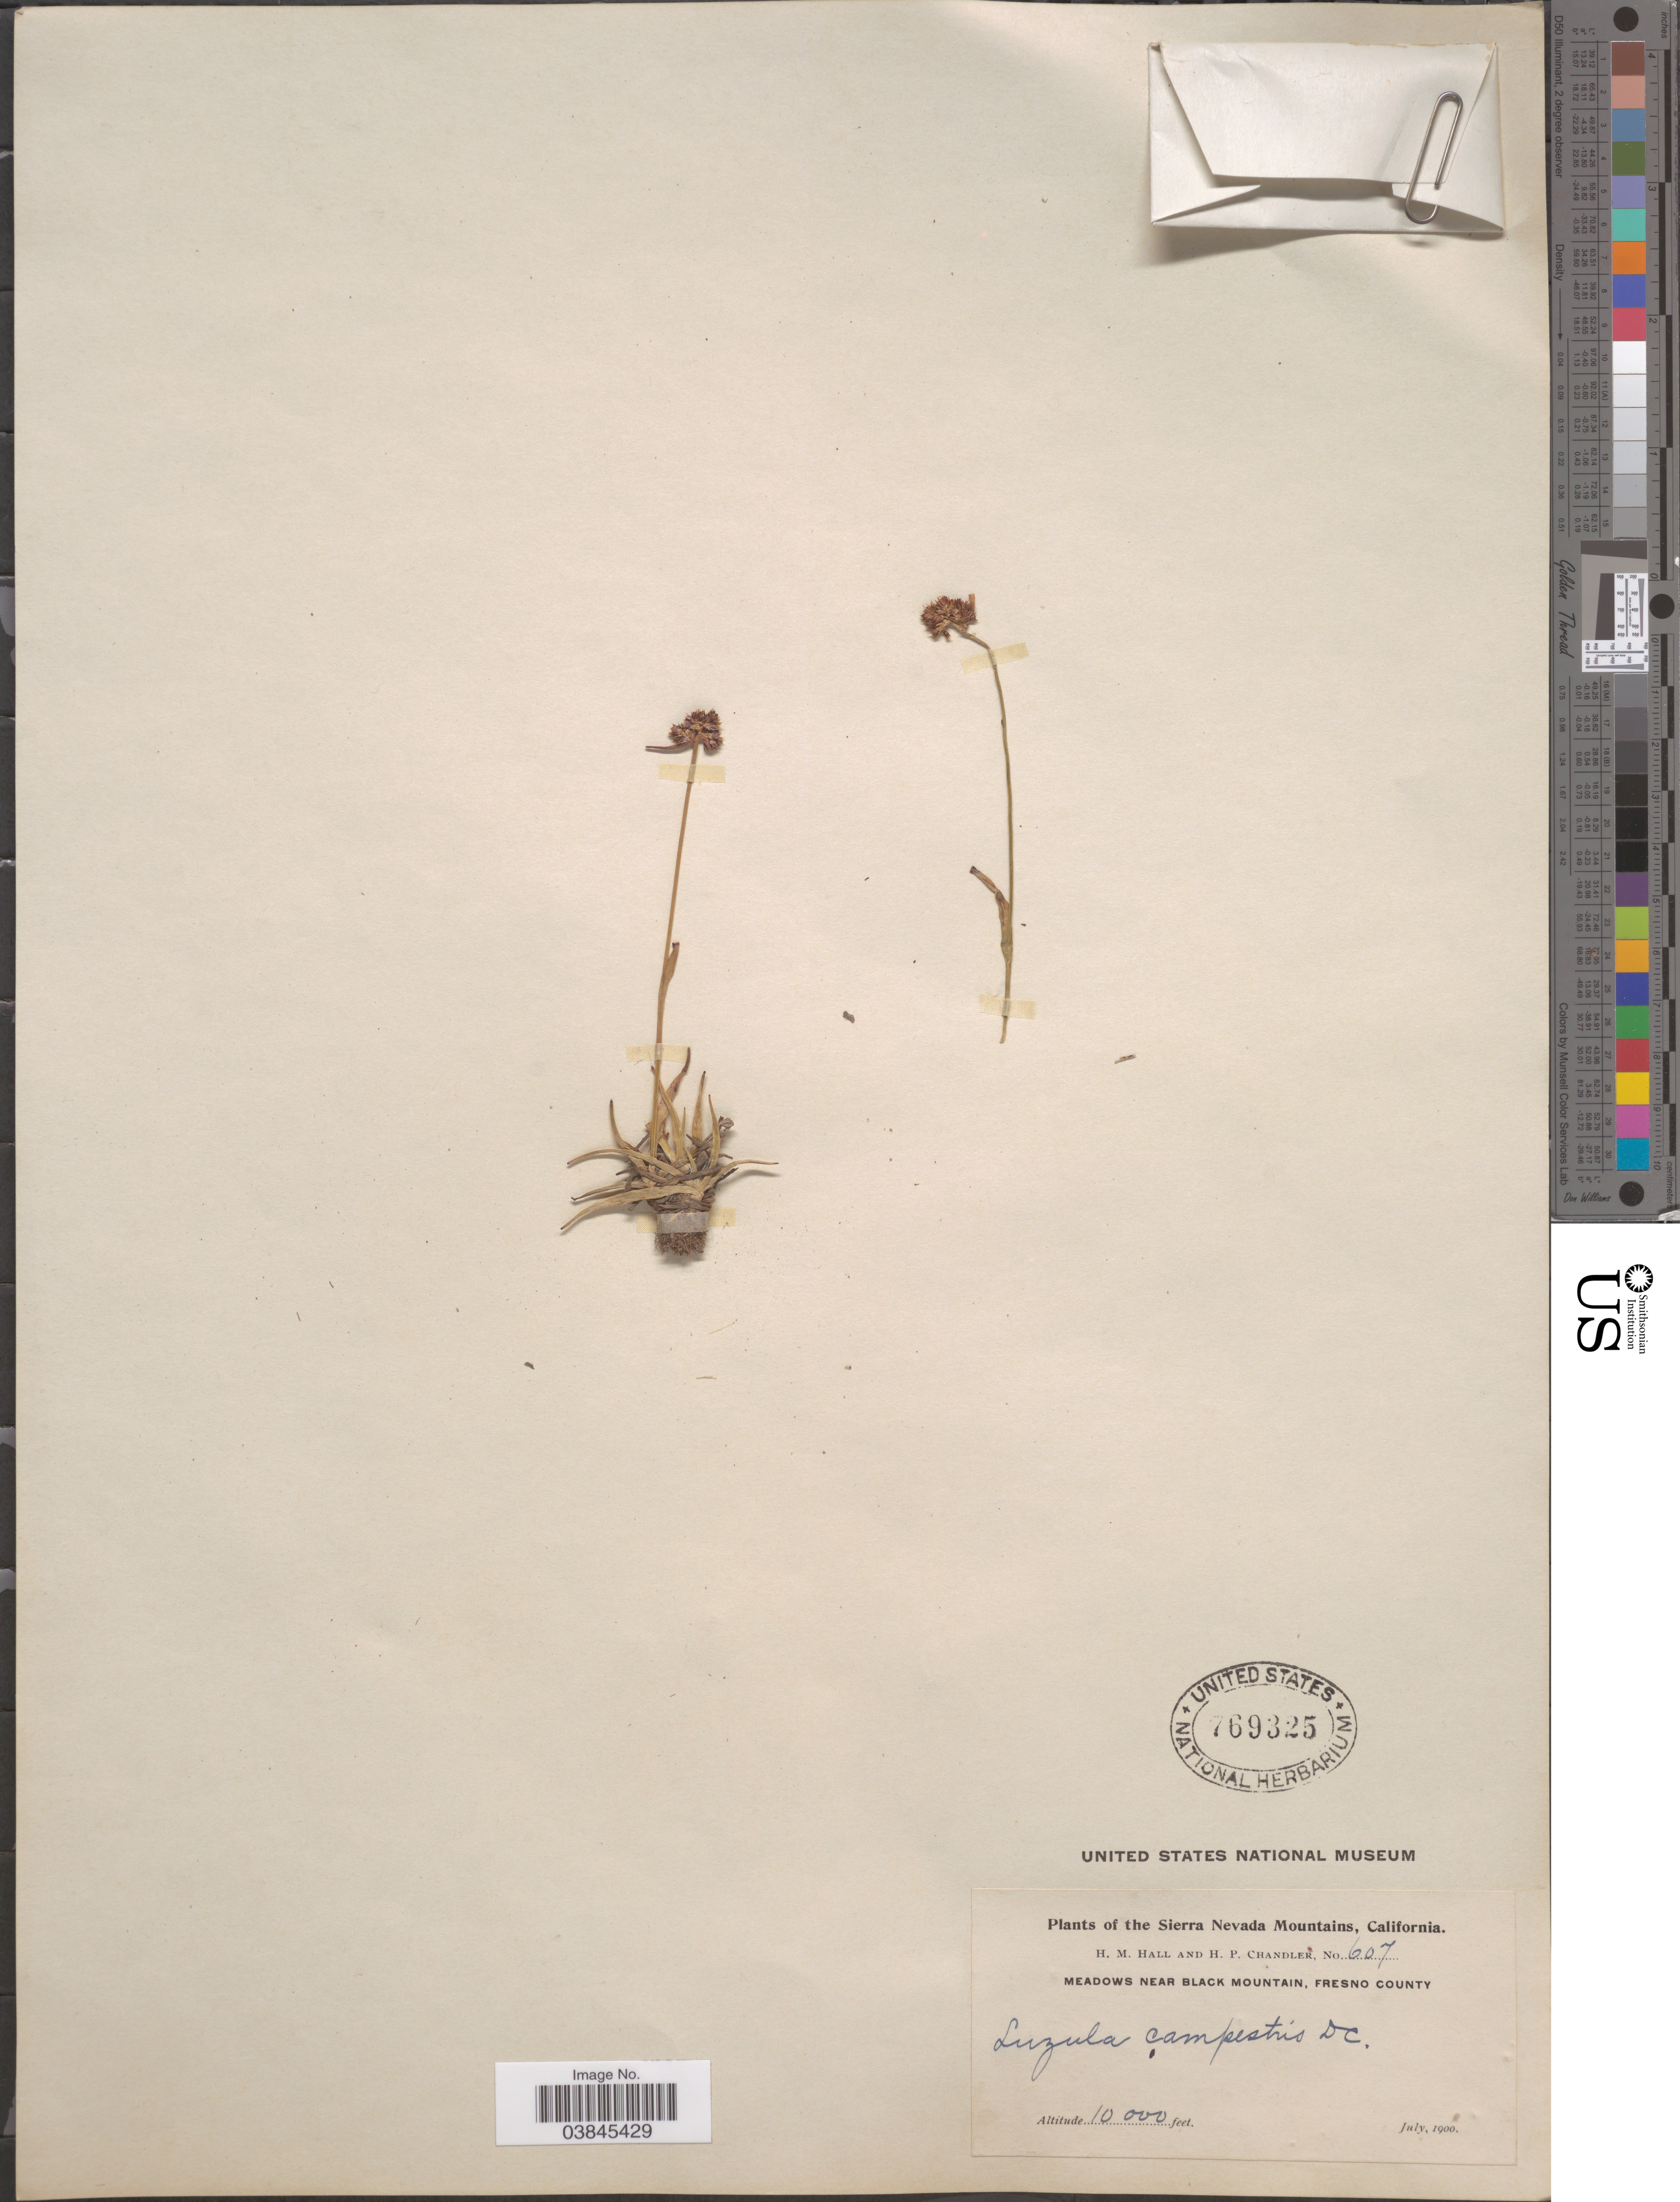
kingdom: Plantae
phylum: Tracheophyta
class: Liliopsida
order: Poales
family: Juncaceae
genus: Luzula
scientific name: Luzula campestris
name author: (L.) DC.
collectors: H. M. Hall & H. Chandler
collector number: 607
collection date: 1900-07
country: United States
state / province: California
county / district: Fresno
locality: The Sierra Nevada Mountains. Meadows near Black Mountain, Fresno County.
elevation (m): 3048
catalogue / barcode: US 769325